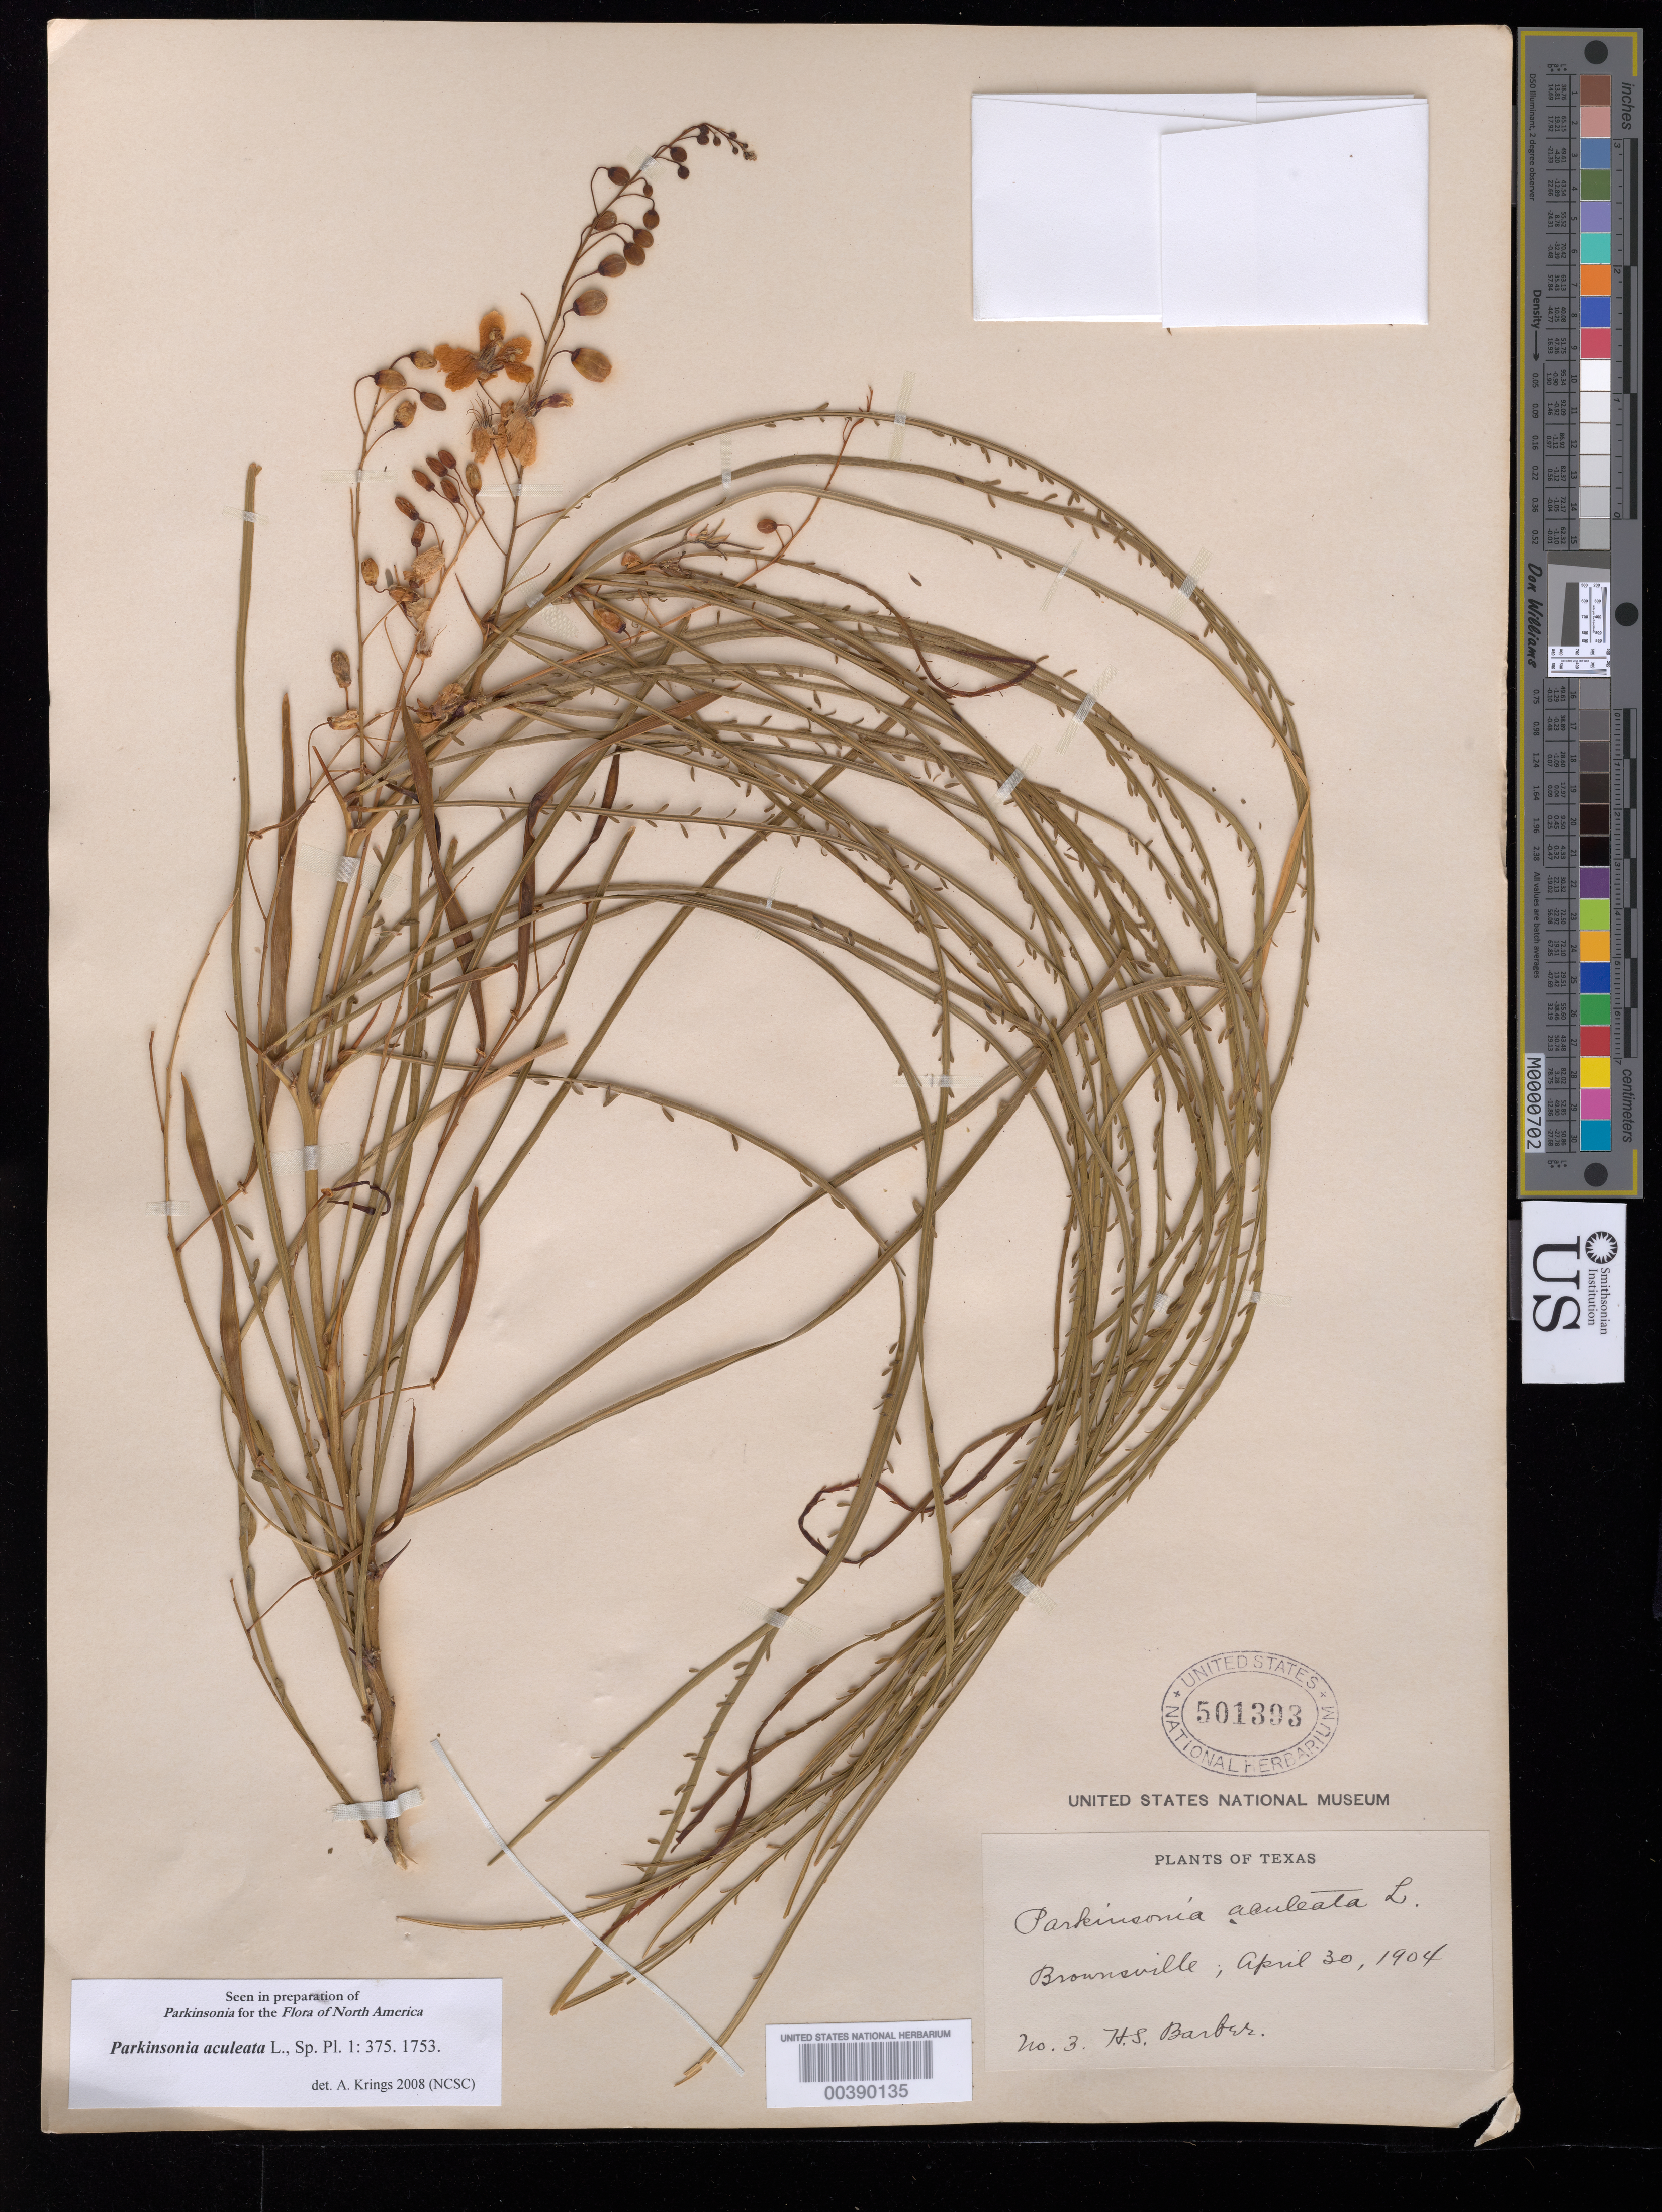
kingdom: Plantae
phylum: Tracheophyta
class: Magnoliopsida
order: Fabales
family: Fabaceae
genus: Parkinsonia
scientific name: Parkinsonia aculeata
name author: L.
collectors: H. Barber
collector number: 3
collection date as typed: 30 Apr 1904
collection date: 1904-04-30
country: United States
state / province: Texas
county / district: Cameron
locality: Brownsville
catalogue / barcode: US 501393